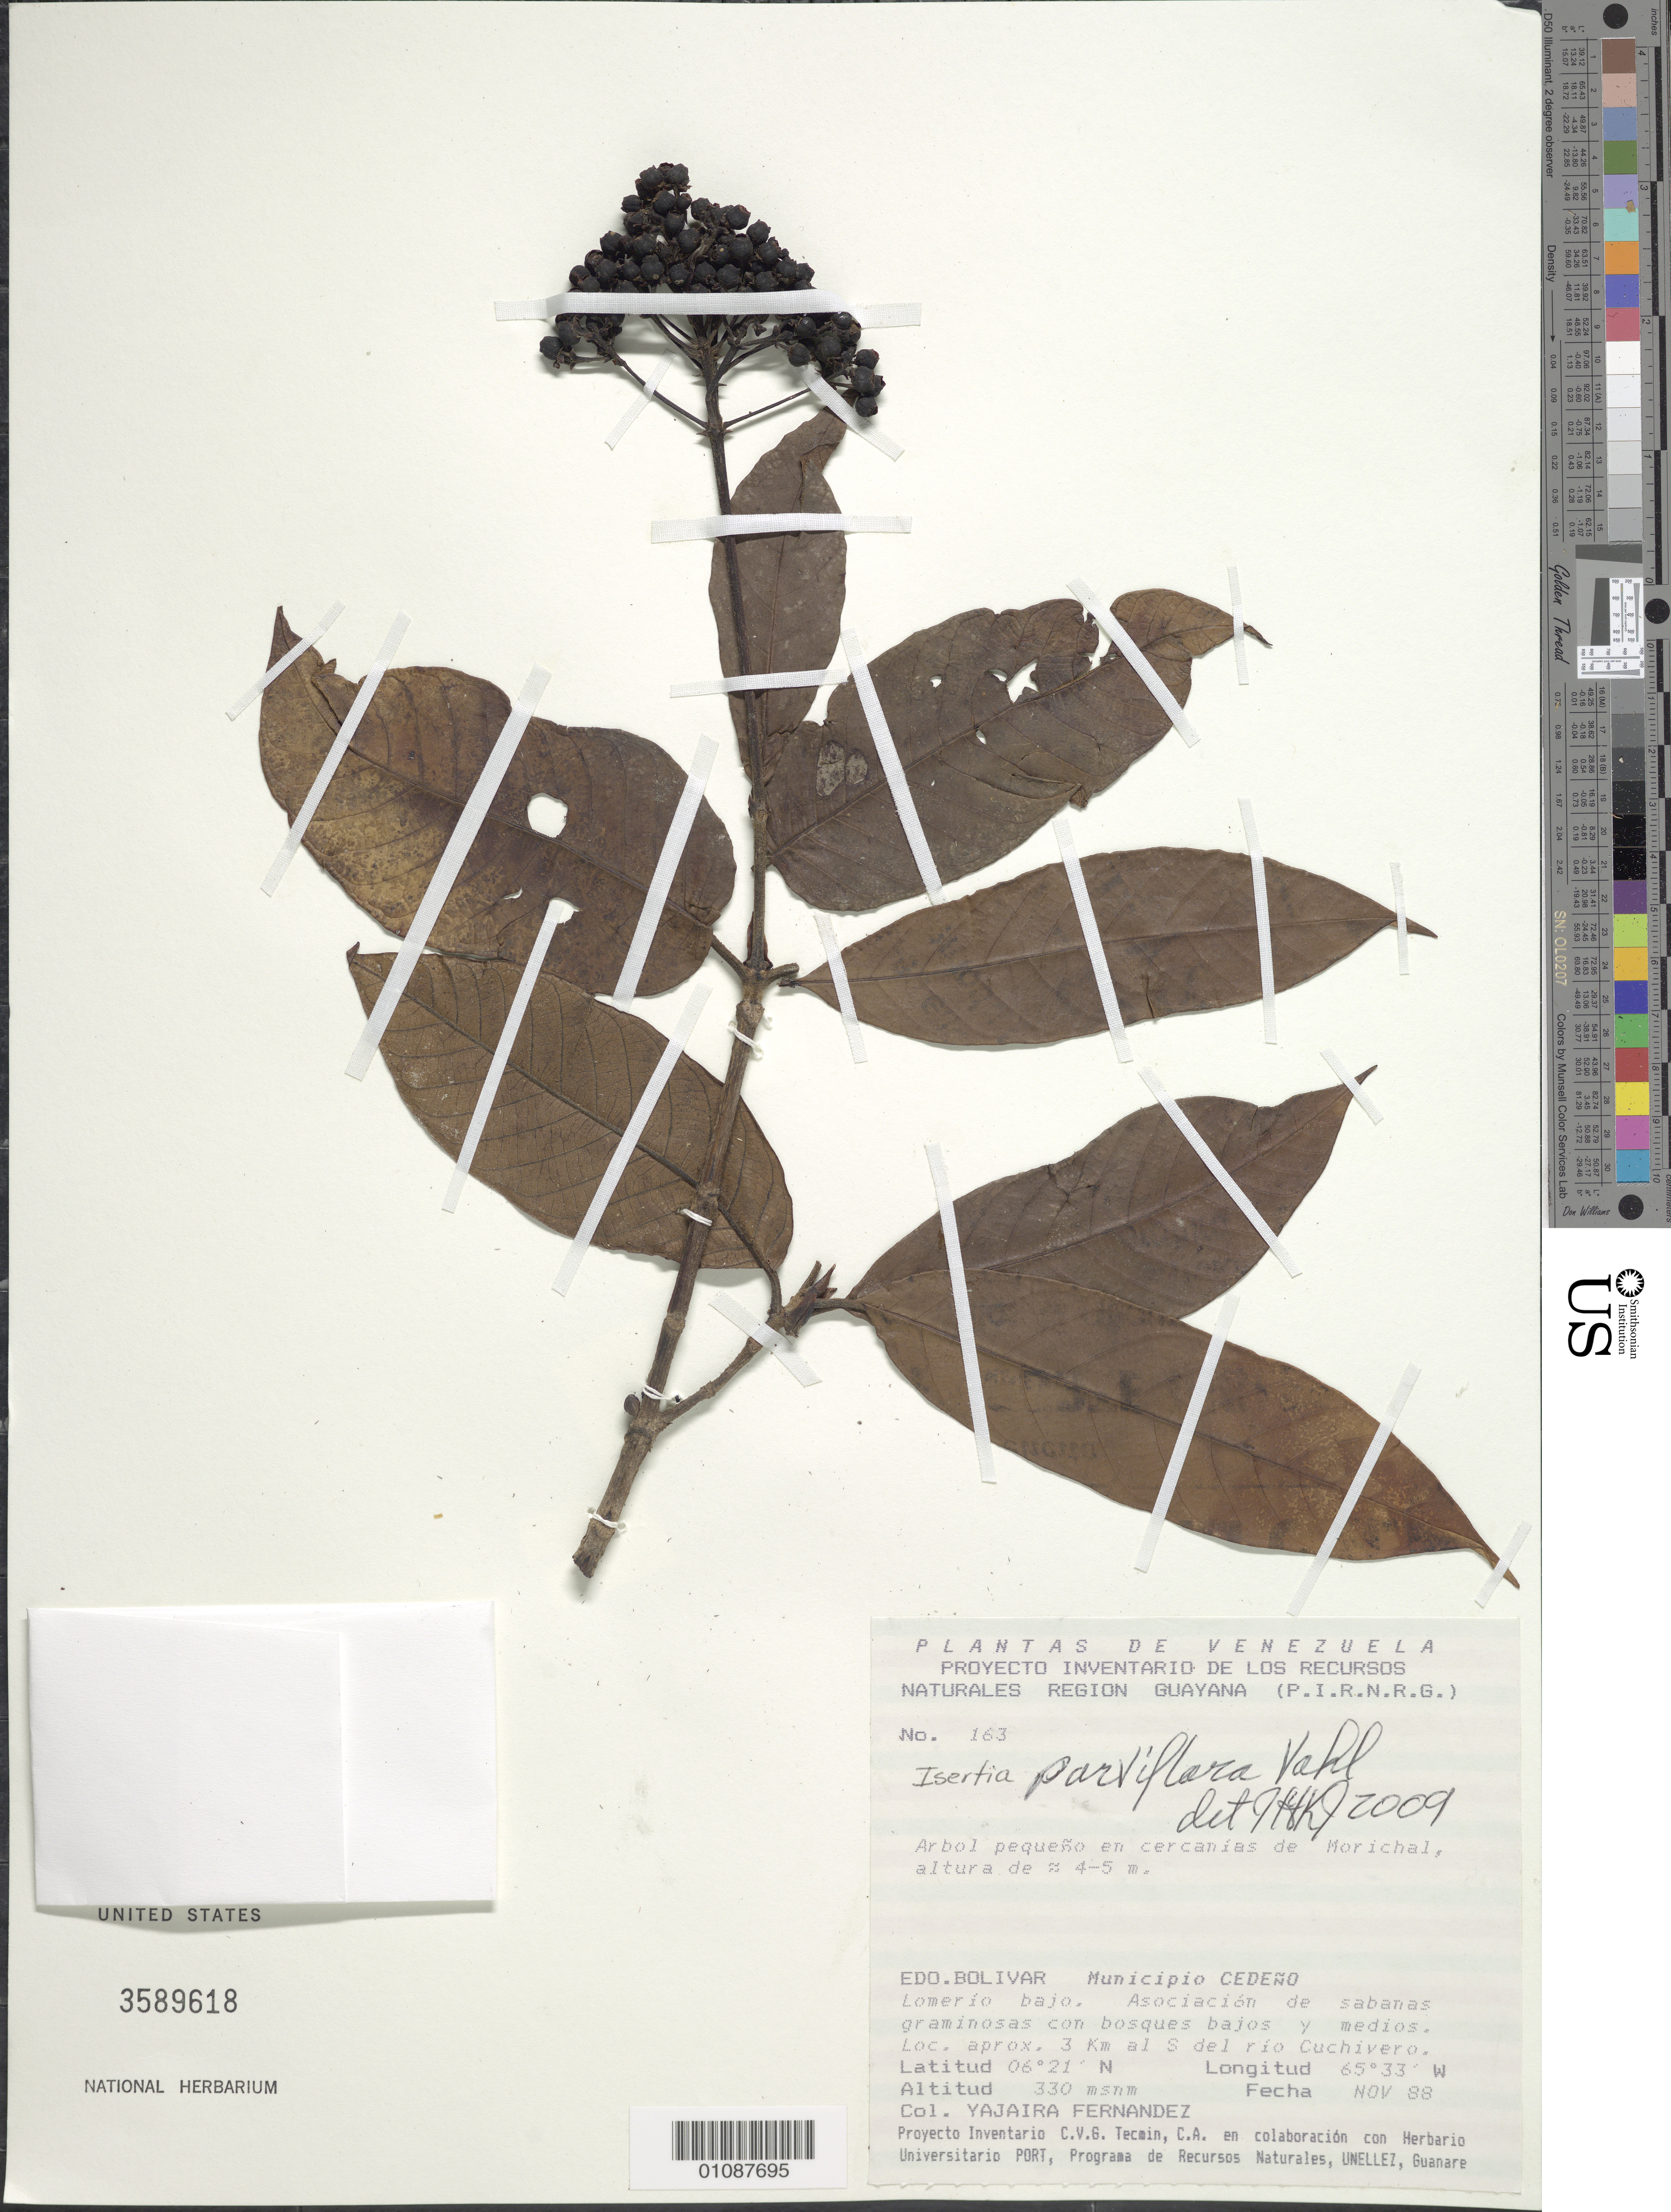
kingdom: Plantae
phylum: Tracheophyta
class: Magnoliopsida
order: Gentianales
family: Rubiaceae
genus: Isertia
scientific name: Isertia parviflora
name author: Vahl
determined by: Kirkbride, J. H.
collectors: Y. Fernandez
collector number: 163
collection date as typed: Nov-88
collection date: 1988-11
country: Venezuela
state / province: Bolívar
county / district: Cedeño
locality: Aprox. 3 km al S del rio Cuchivero.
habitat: Lomerio bajo. Asociacion de sabanas graminosas con bosques bajos y medios. En bosque medio medio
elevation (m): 330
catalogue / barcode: US 3589618